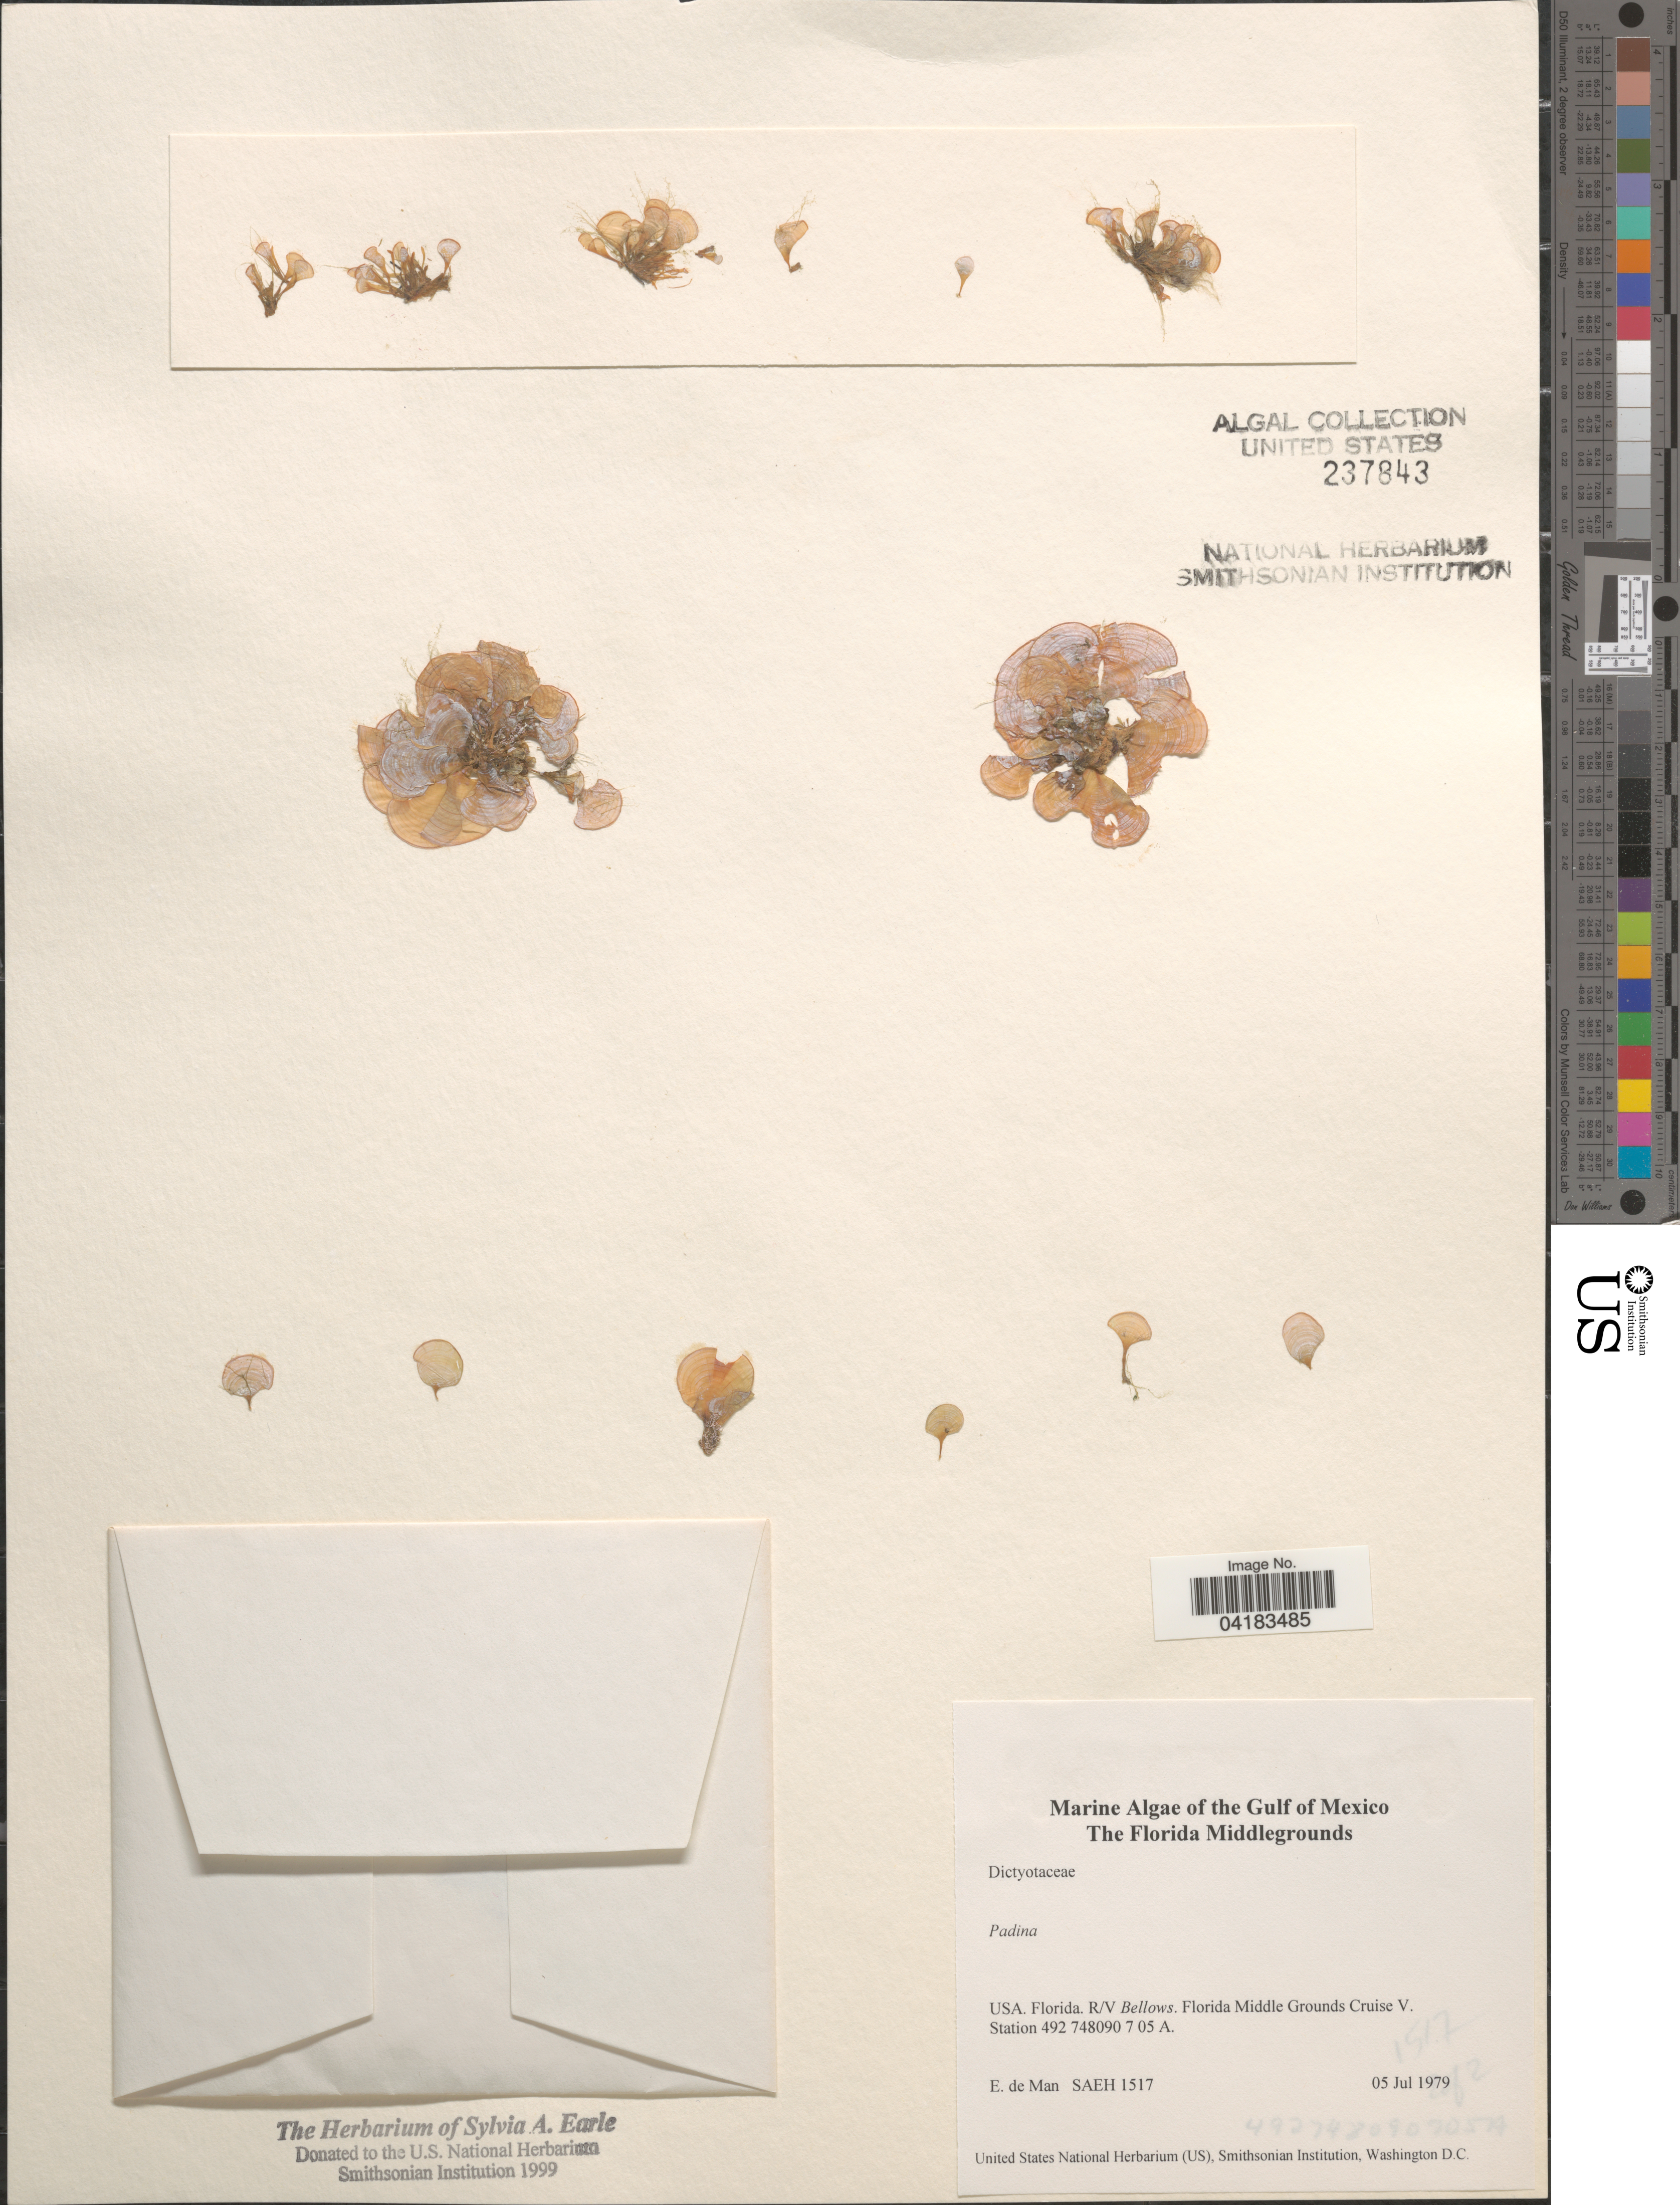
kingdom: Chromista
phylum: Ochrophyta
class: Phaeophyceae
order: Dictyotales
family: Dictyotaceae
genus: Padina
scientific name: Padina sp.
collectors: E. de Man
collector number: SAEH1517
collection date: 1979-07-05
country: United States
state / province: Florida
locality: The Gulf of Mexico. The Florida Middlegrounds. R/V Bellows. Florida Middle Grounds Cruise V. Station 492 748090 7 05 A.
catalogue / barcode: US 237843